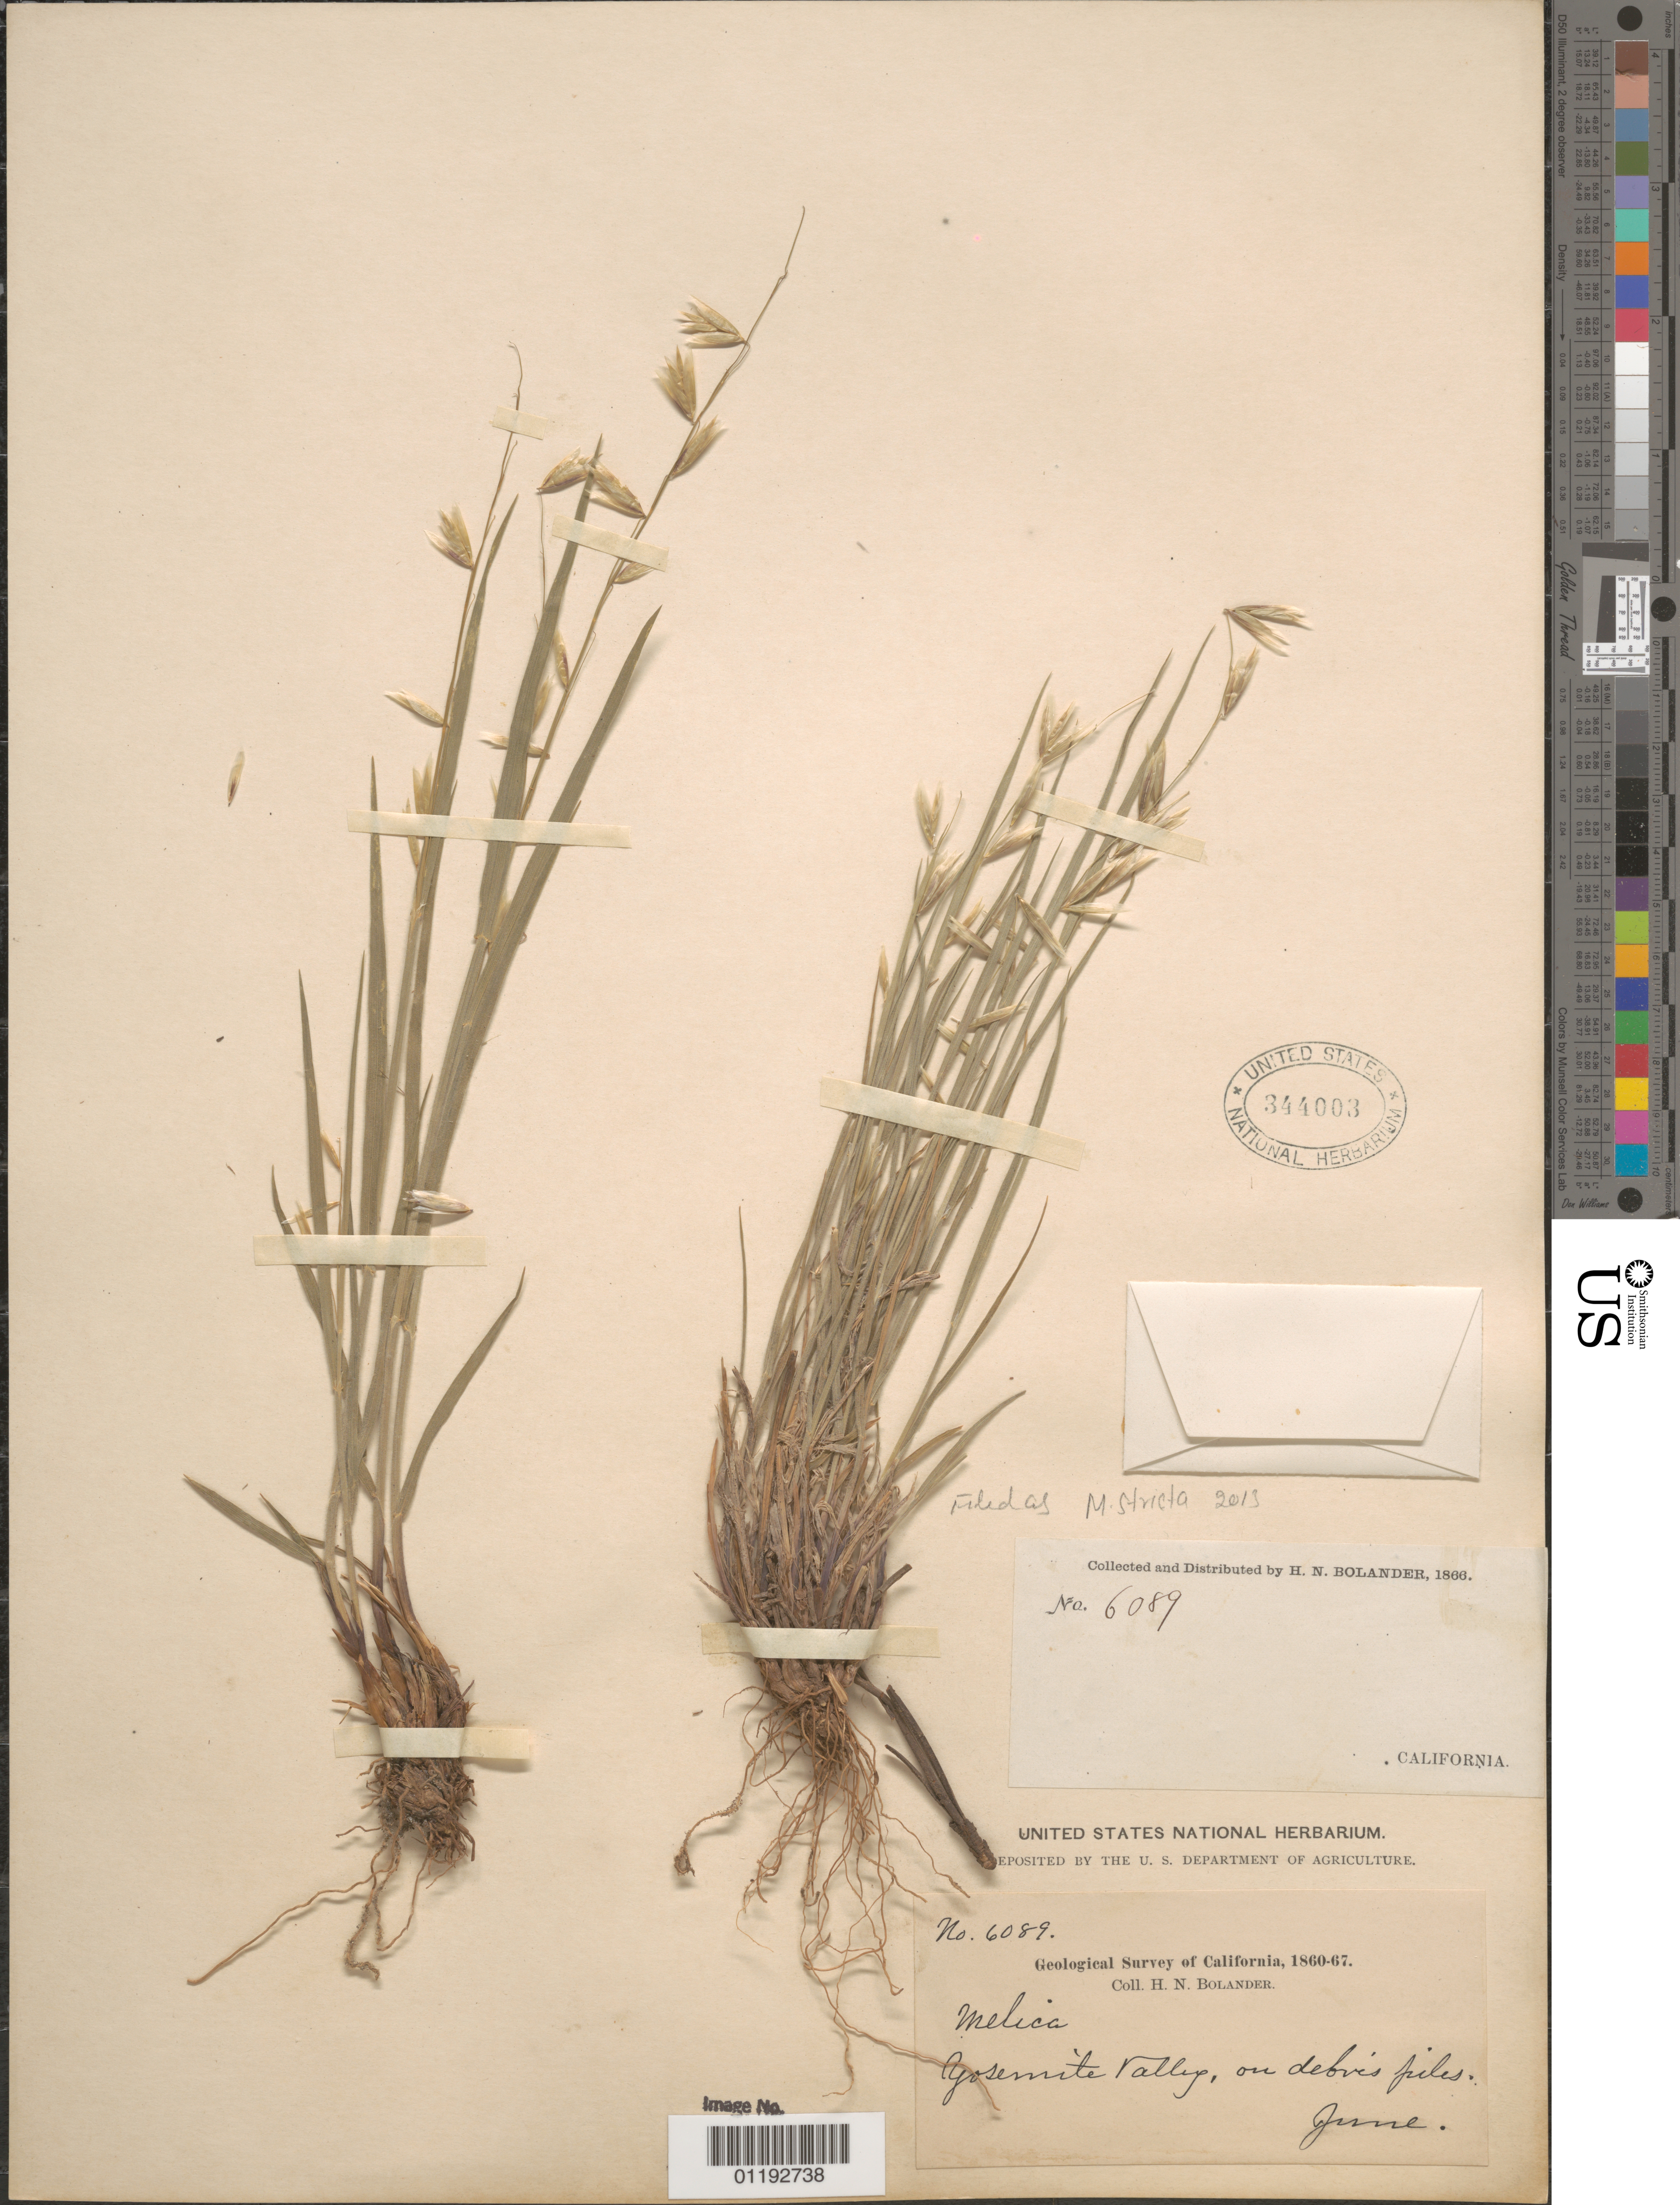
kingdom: Plantae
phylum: Tracheophyta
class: Liliopsida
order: Poales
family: Poaceae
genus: Melica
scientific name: Melica stricta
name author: Bol.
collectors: H. Bolander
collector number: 6089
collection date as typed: June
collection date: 1860-06/1867-06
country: United States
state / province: California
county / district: Mariposa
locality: Yosemite Death Valley, on debris piles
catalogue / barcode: US 344003